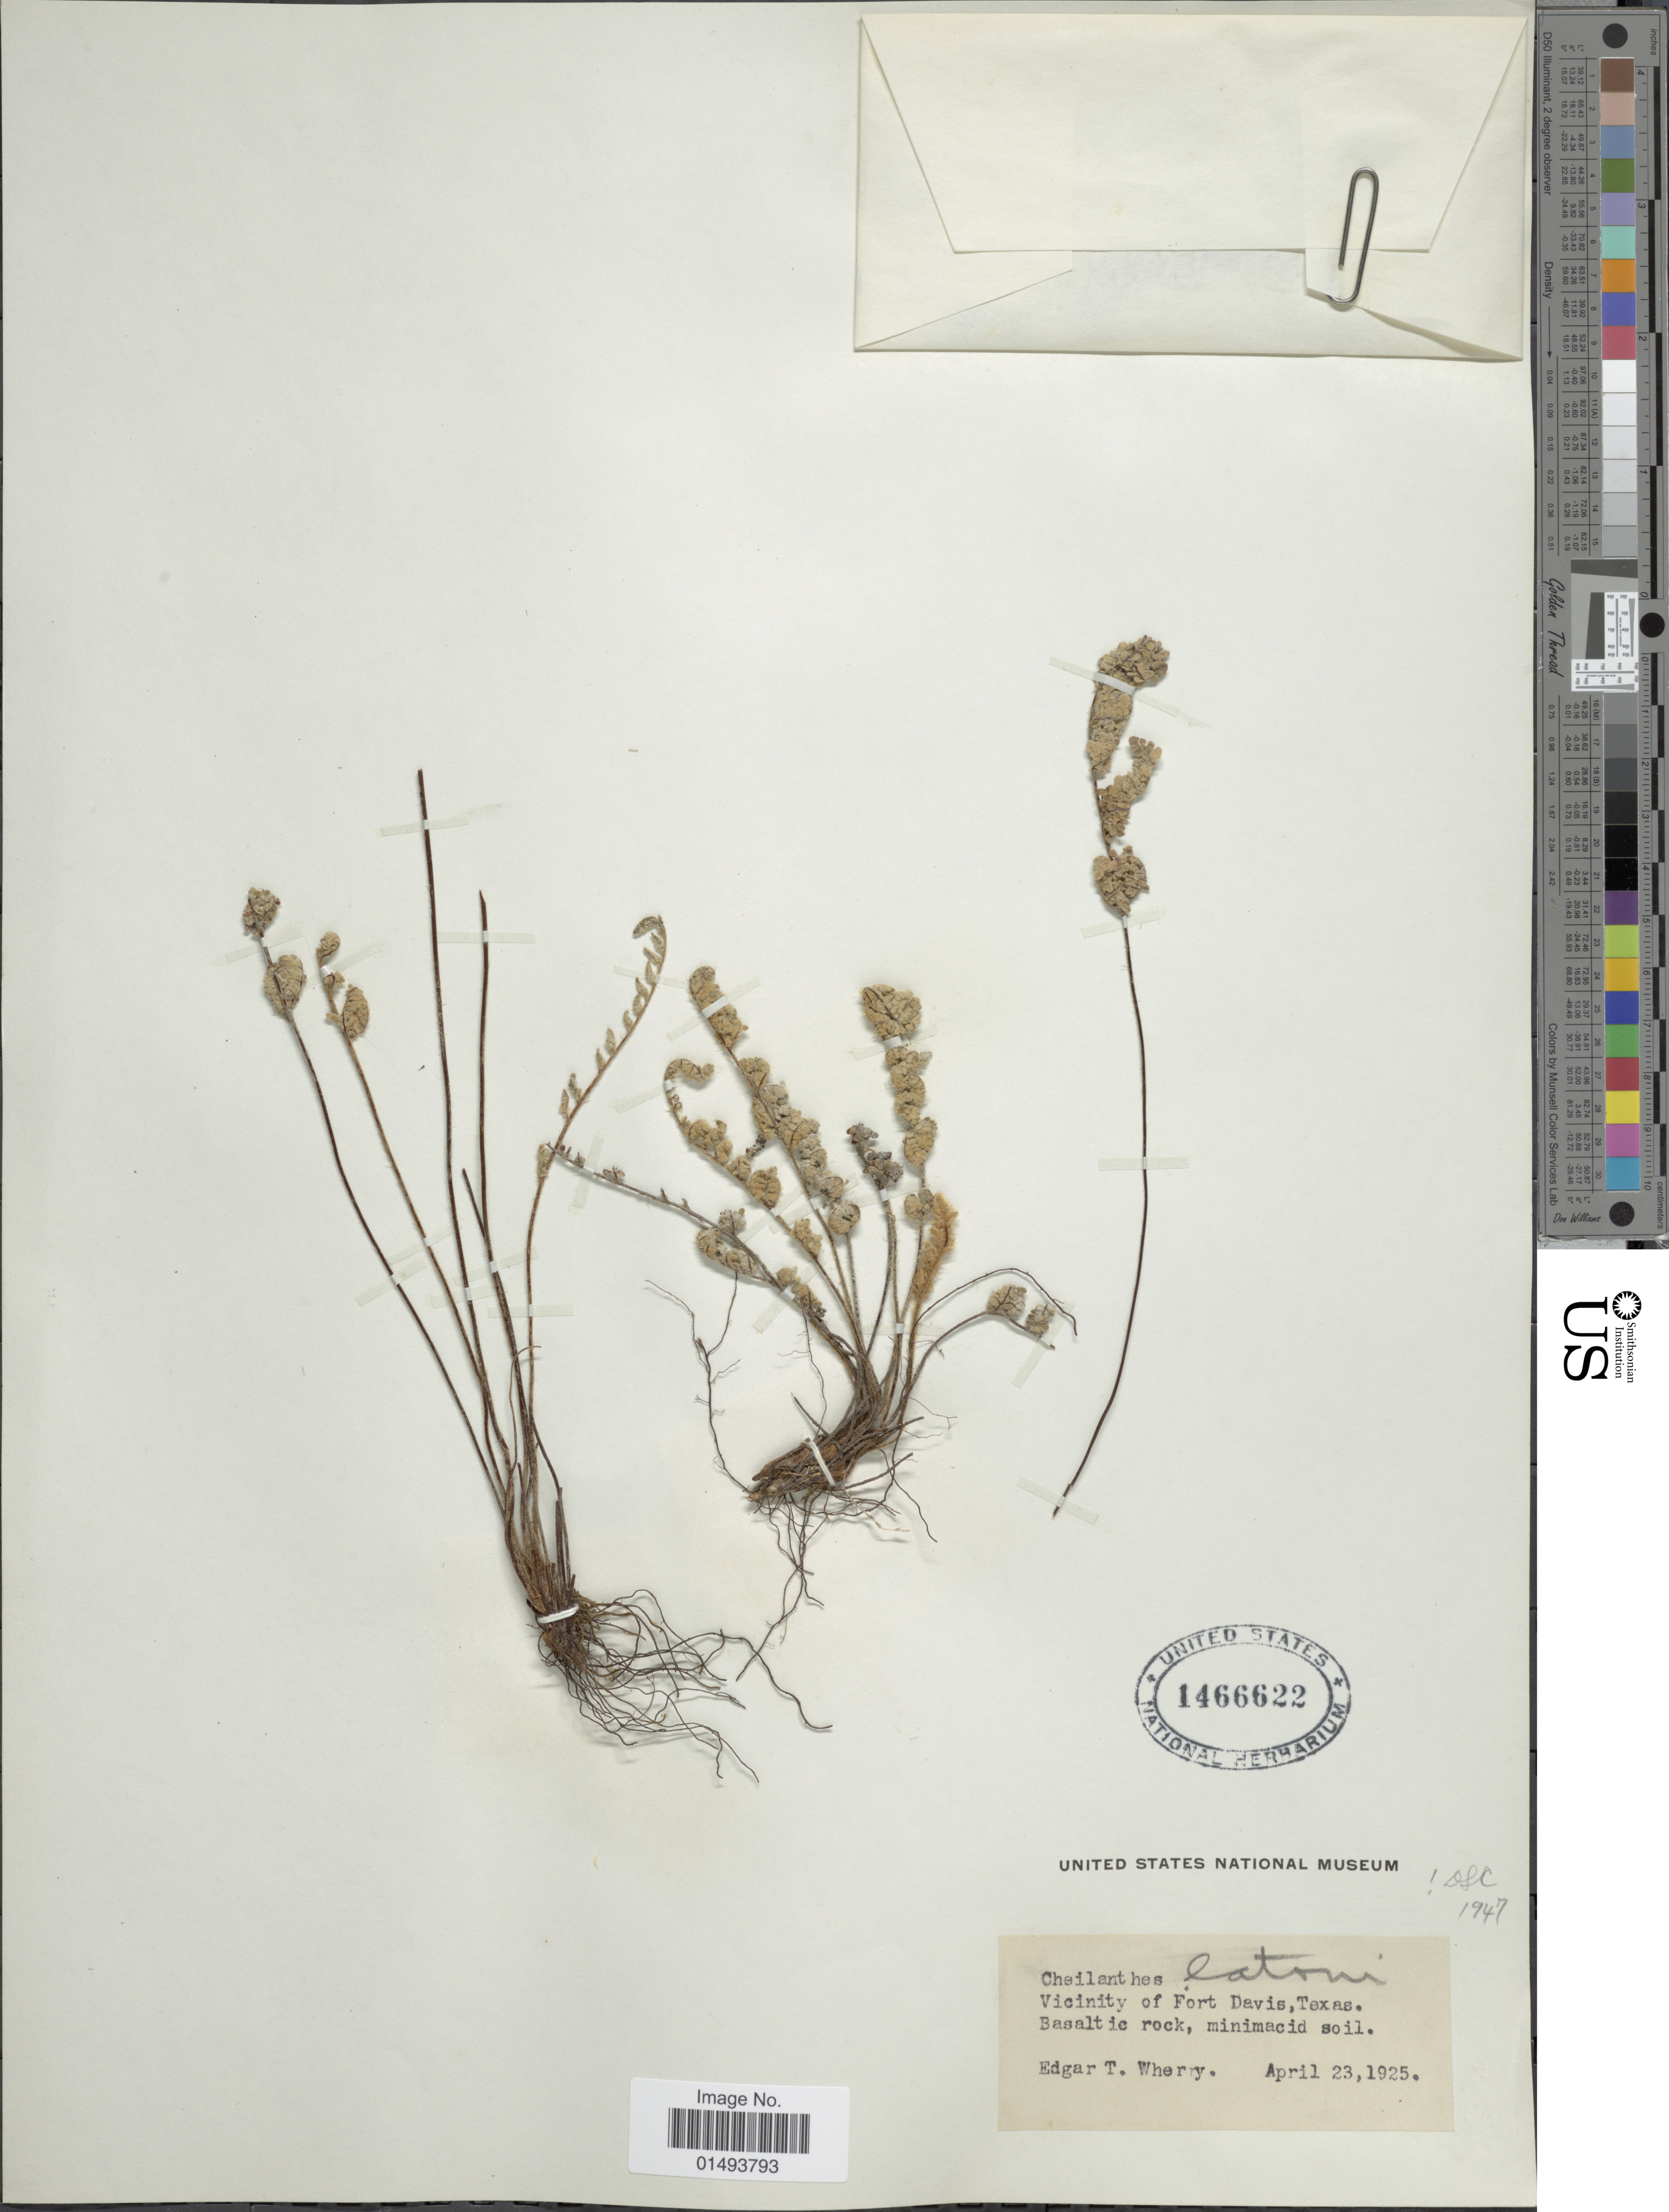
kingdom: Plantae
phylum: Tracheophyta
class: Polypodiopsida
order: Polypodiales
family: Pteridaceae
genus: Myriopteris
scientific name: Myriopteris rufa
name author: Fée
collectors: E. T. Wherry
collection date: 1925-04-23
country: United States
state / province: Texas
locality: Vicinity of Fort Davis, Basaltie rock, minimacid soil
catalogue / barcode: US 1466622